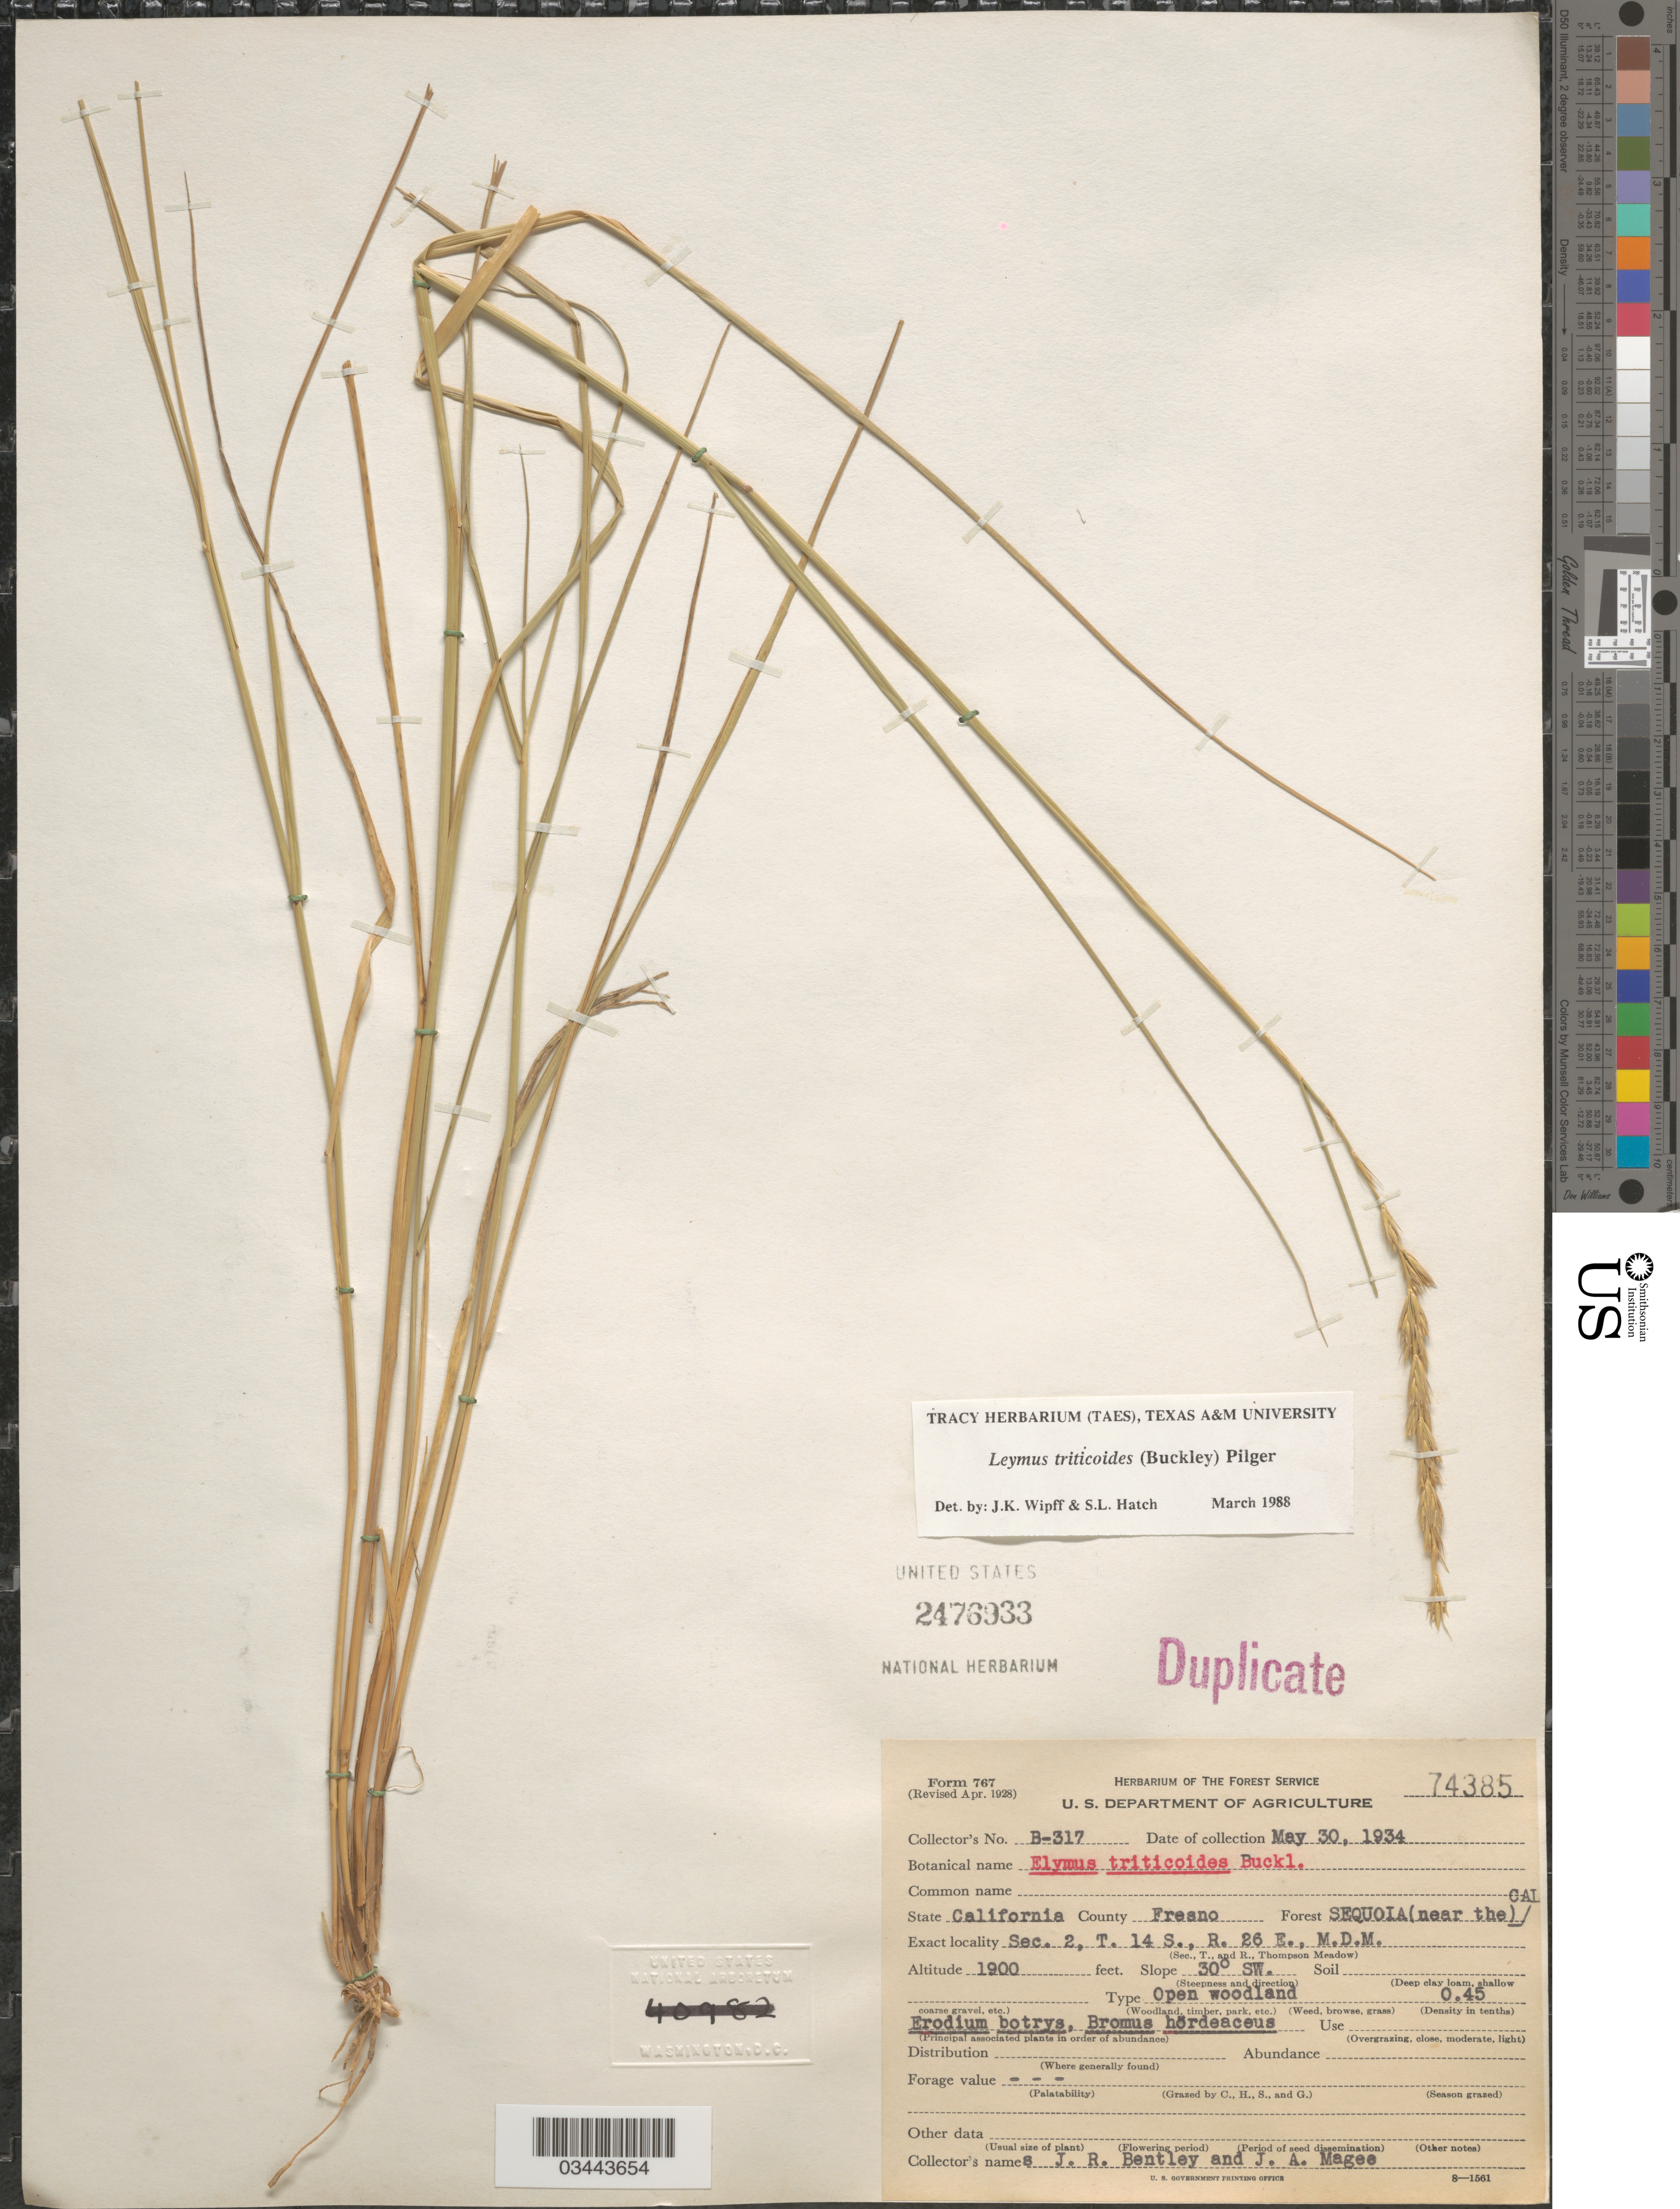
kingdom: Plantae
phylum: Tracheophyta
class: Liliopsida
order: Poales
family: Poaceae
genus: Leymus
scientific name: Leymus triticoides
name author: (Buckley) Pilg.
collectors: J. Bentley & J. Magee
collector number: B-317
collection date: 1934-05-30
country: United States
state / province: California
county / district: Fresno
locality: County Fresno. Forest Sequoia (near the)_/Cal. Sec. 2, T. 14 S., R. 26 E., M. D. M.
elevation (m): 579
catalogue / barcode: US 2476933